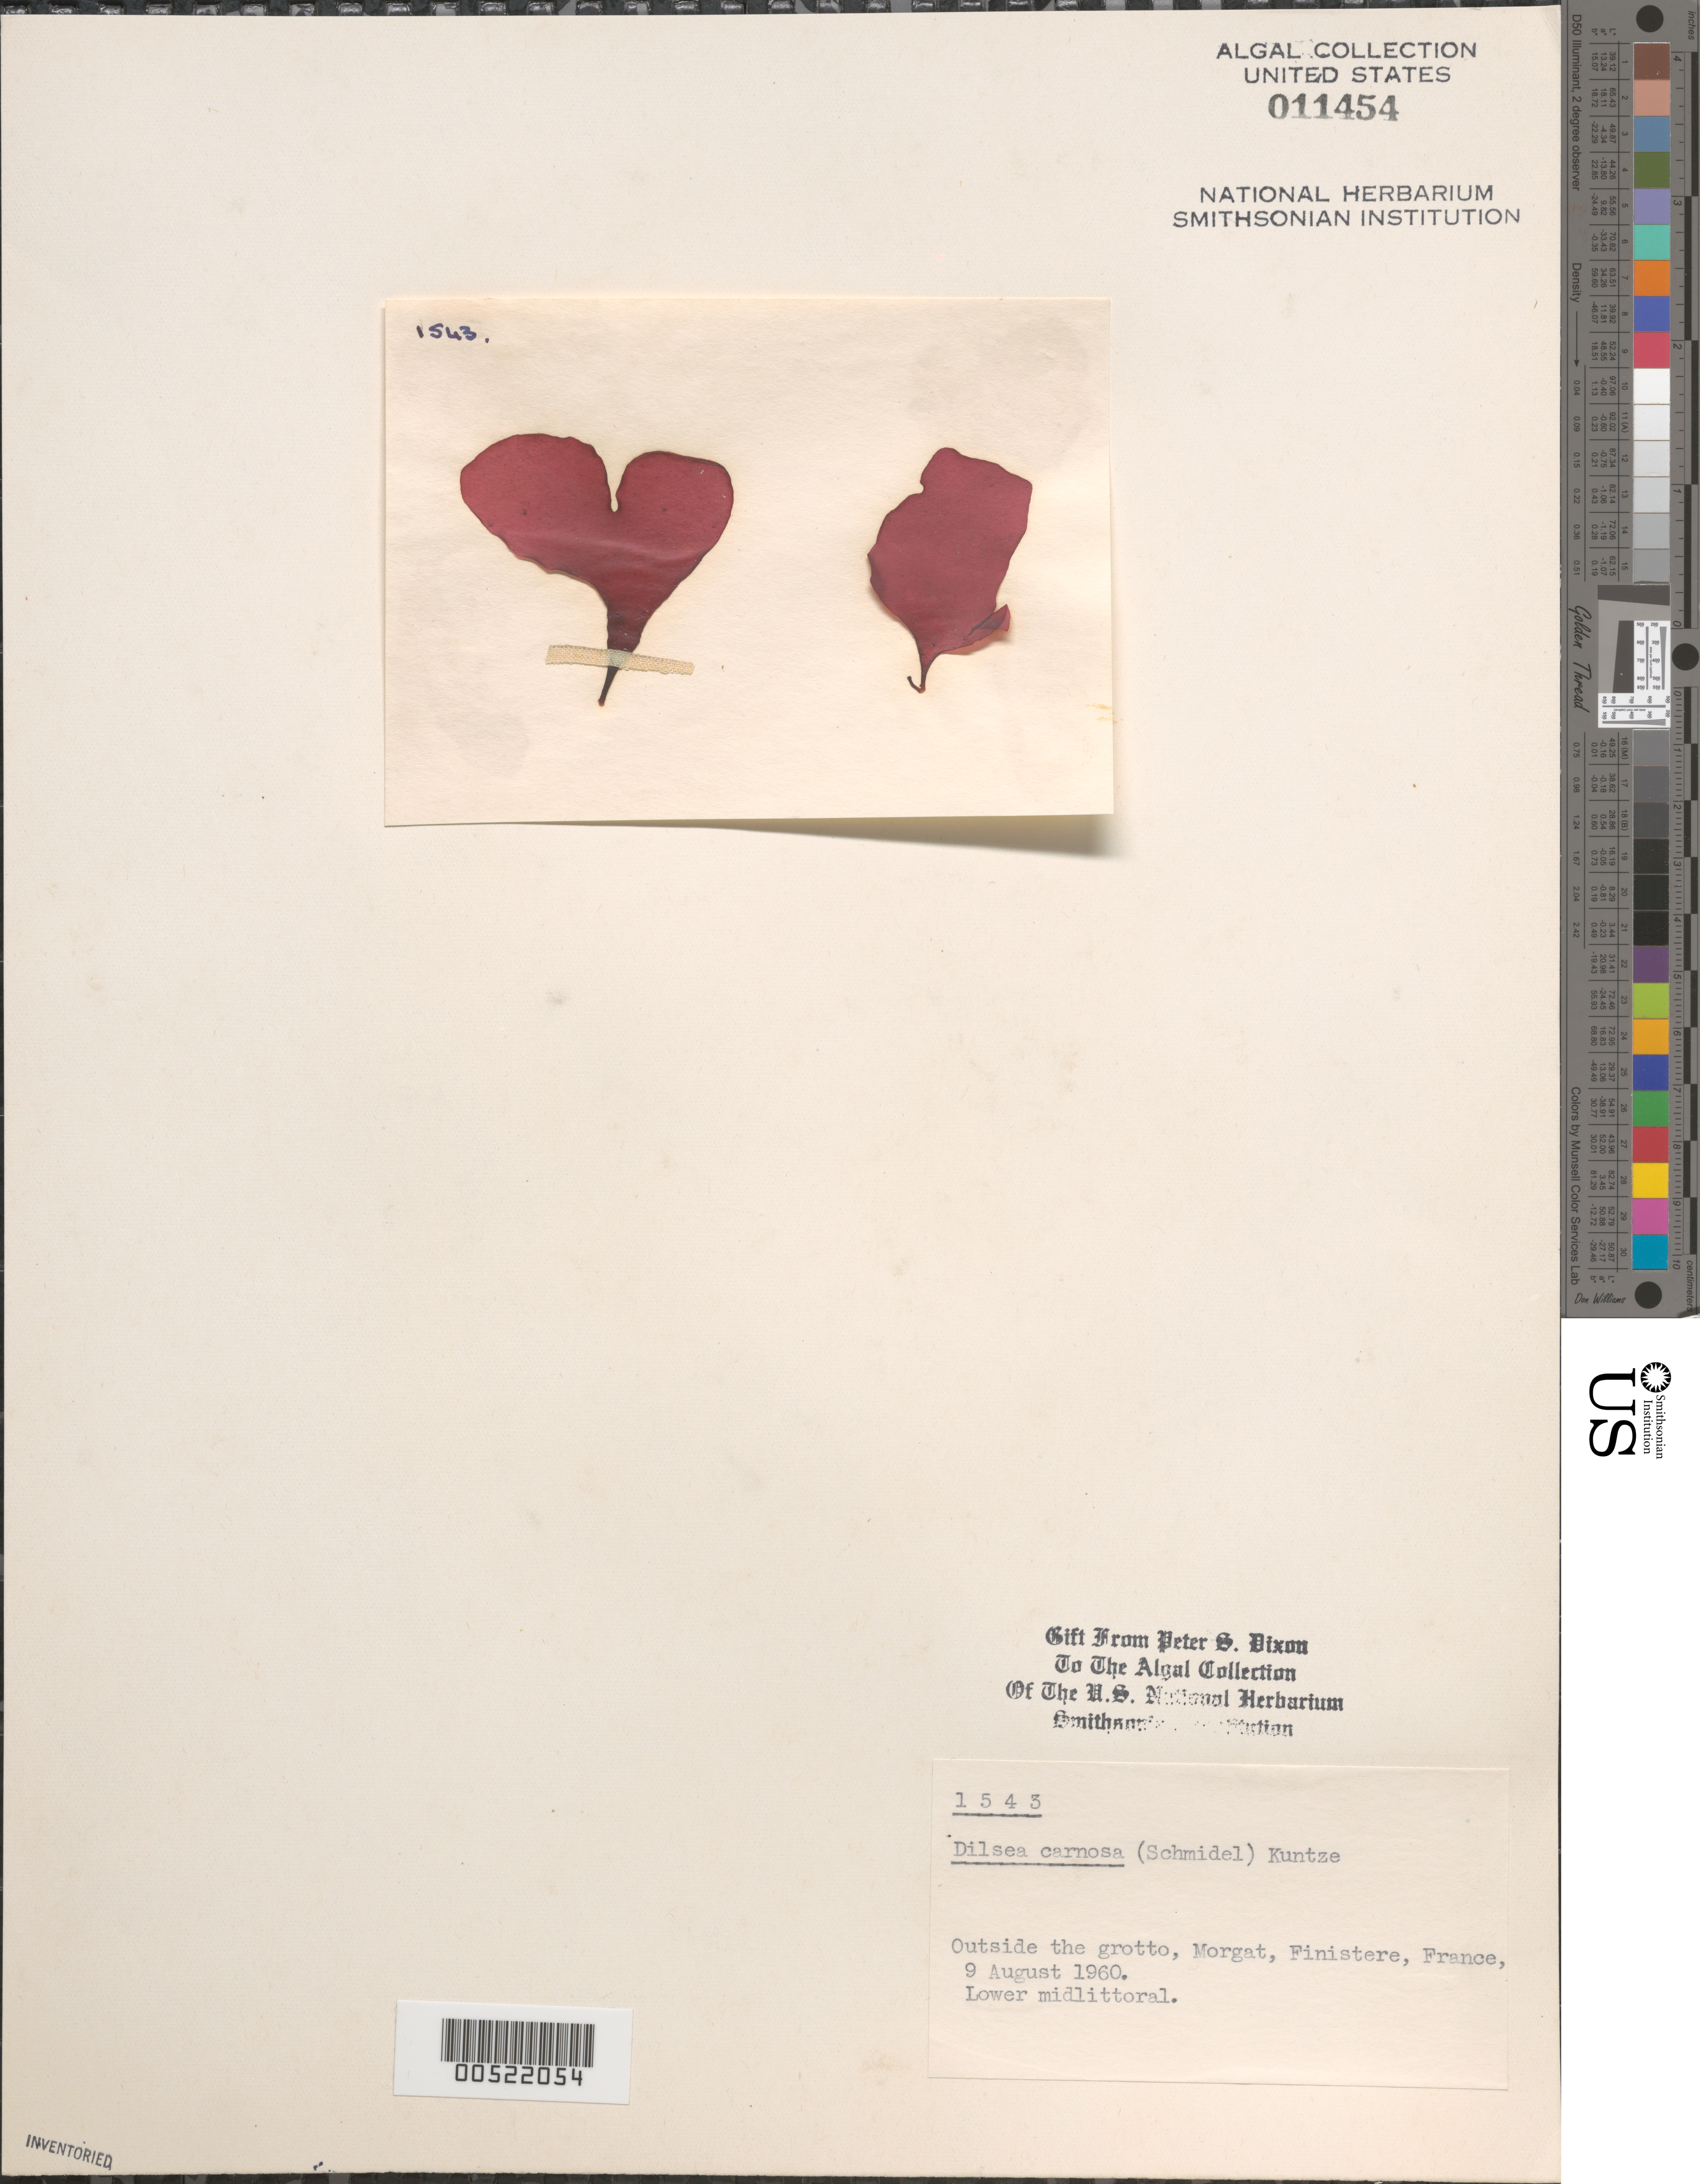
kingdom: Plantae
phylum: Rhodophyta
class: Florideophyceae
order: Gigartinales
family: Dumontiaceae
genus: Dilsea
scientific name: Dilsea carnosa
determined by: Dixon, P. S.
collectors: P. S. Dixon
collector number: PSD 1543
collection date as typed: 09 Aug 1960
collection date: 1960-08-09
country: France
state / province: Bretagne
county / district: Finistère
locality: Morgat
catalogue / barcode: US 11454